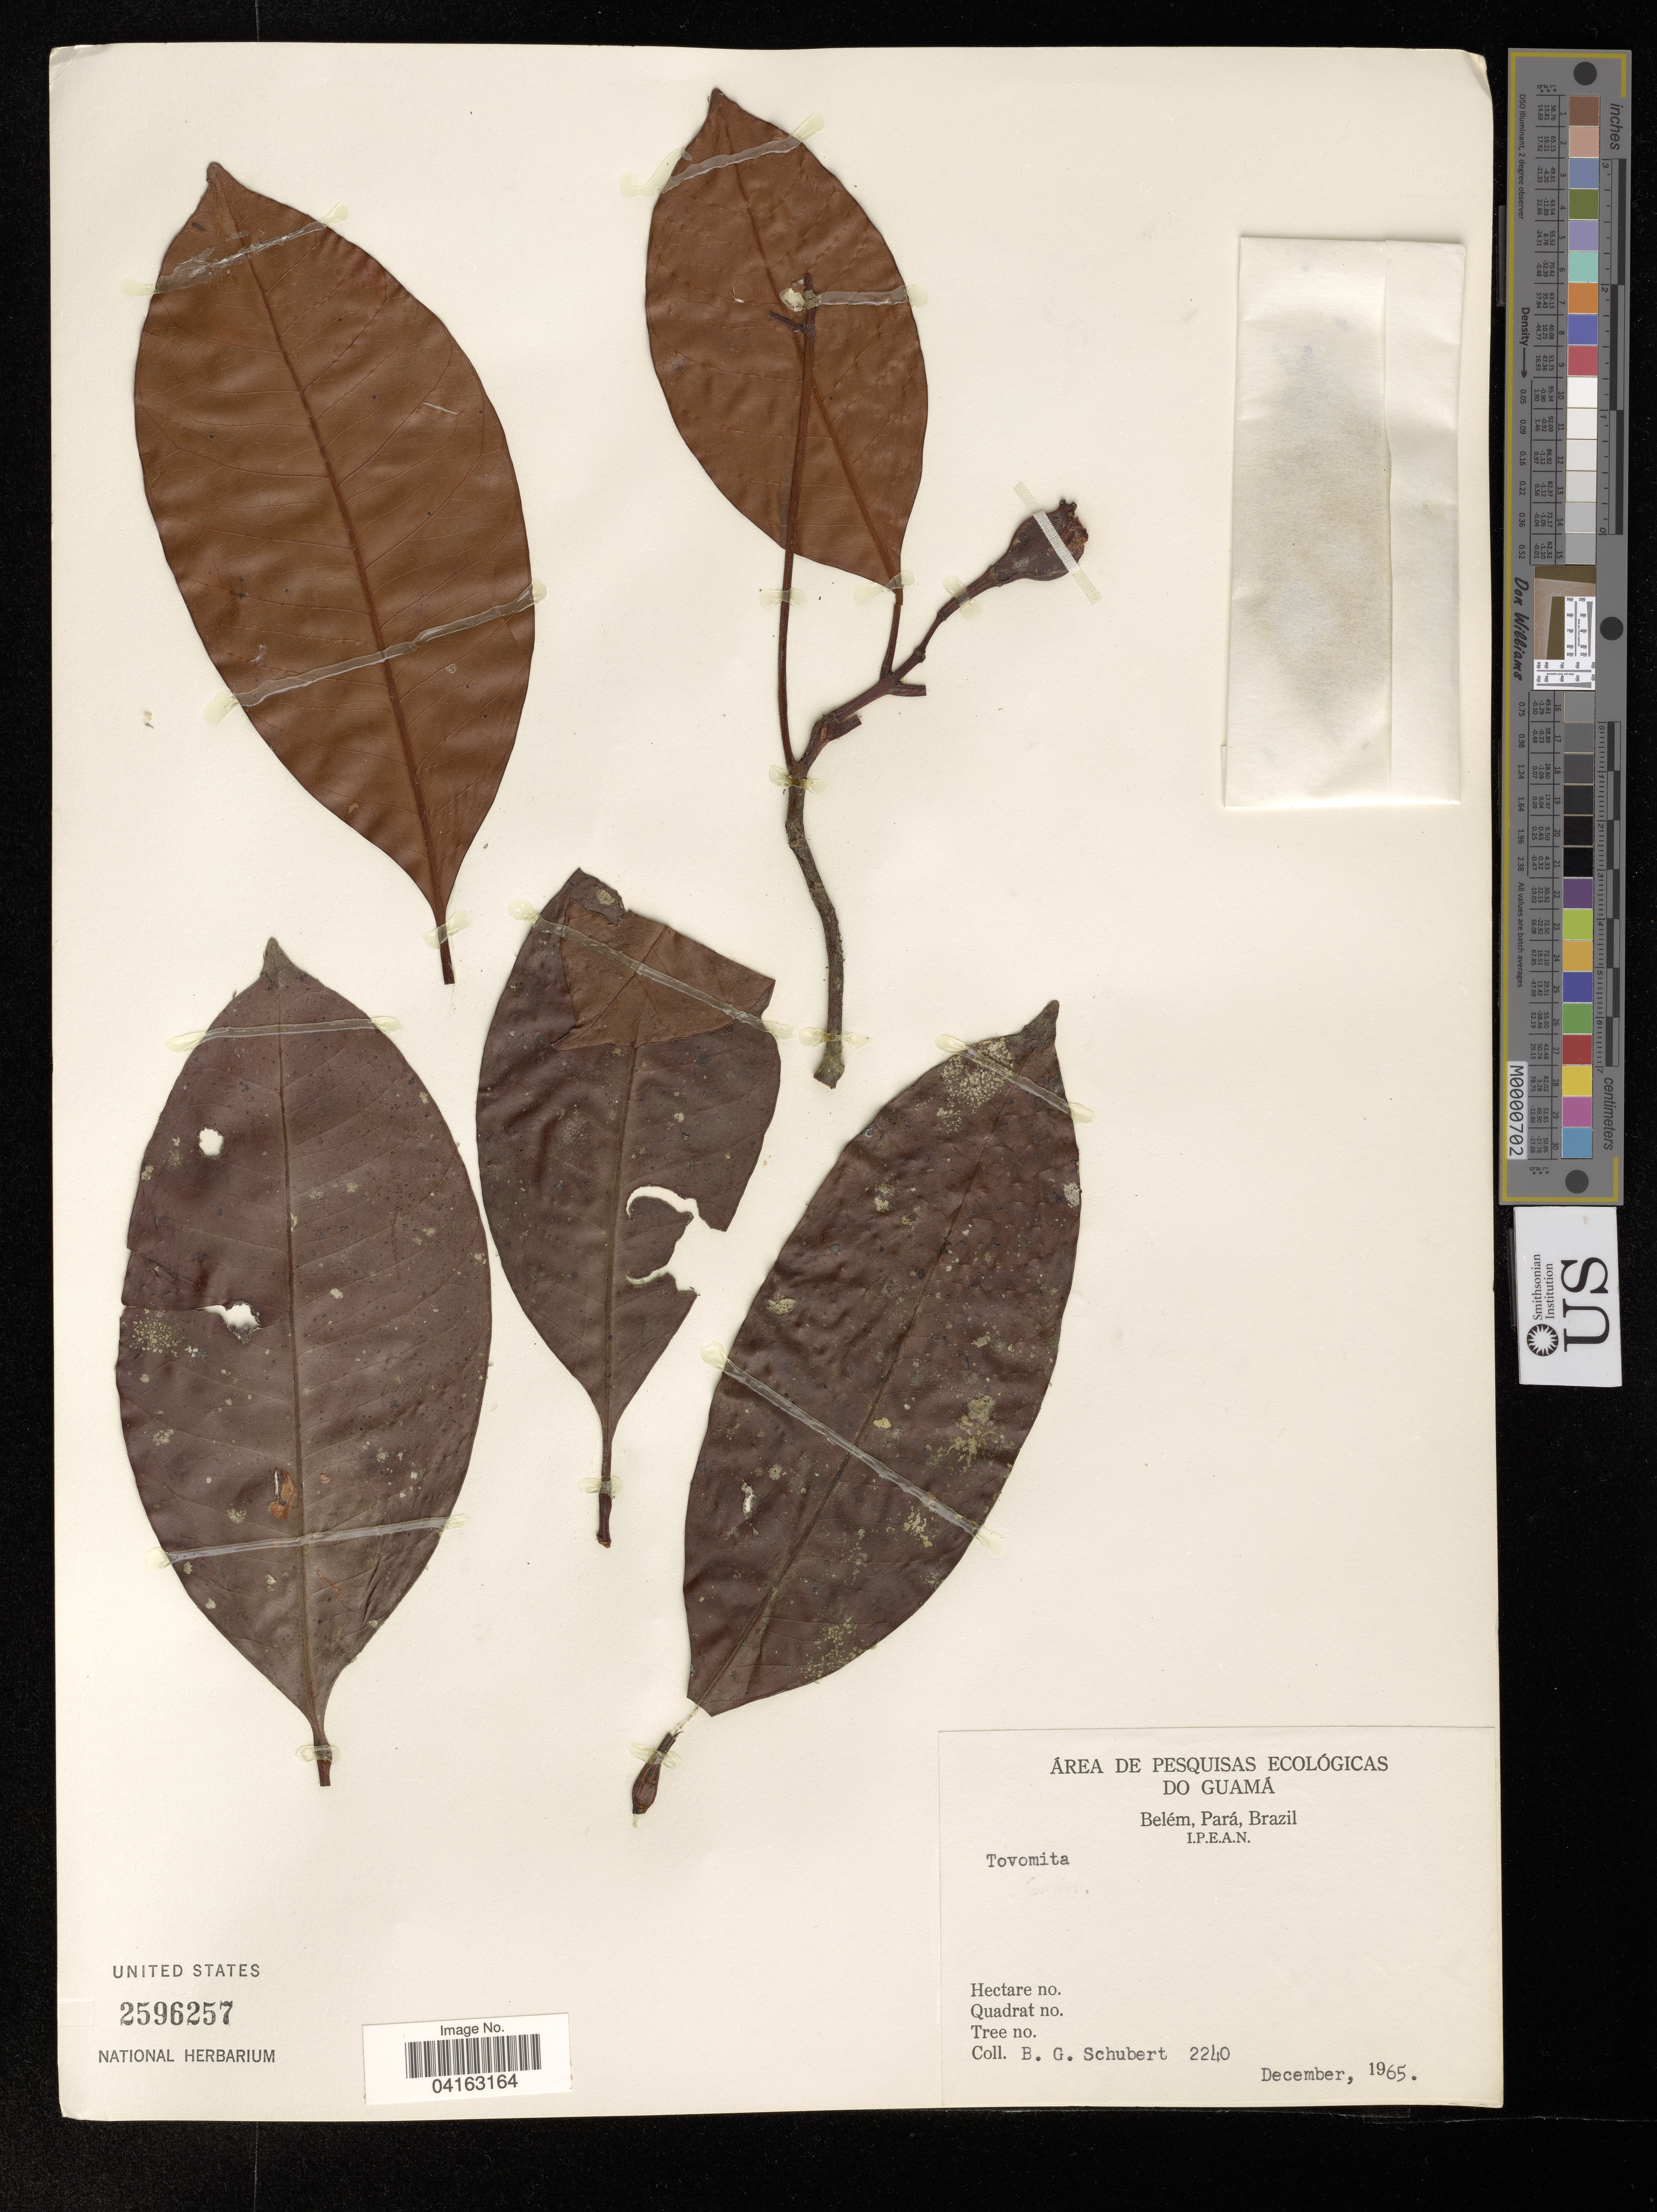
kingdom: Plantae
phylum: Tracheophyta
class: Magnoliopsida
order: Malpighiales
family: Clusiaceae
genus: Tovomita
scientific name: Tovomita sp.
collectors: B. Schubert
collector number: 2240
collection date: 1965-12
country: Brazil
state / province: Pará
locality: Guama. Belém, Pará, Brazil.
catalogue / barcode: US 2596257